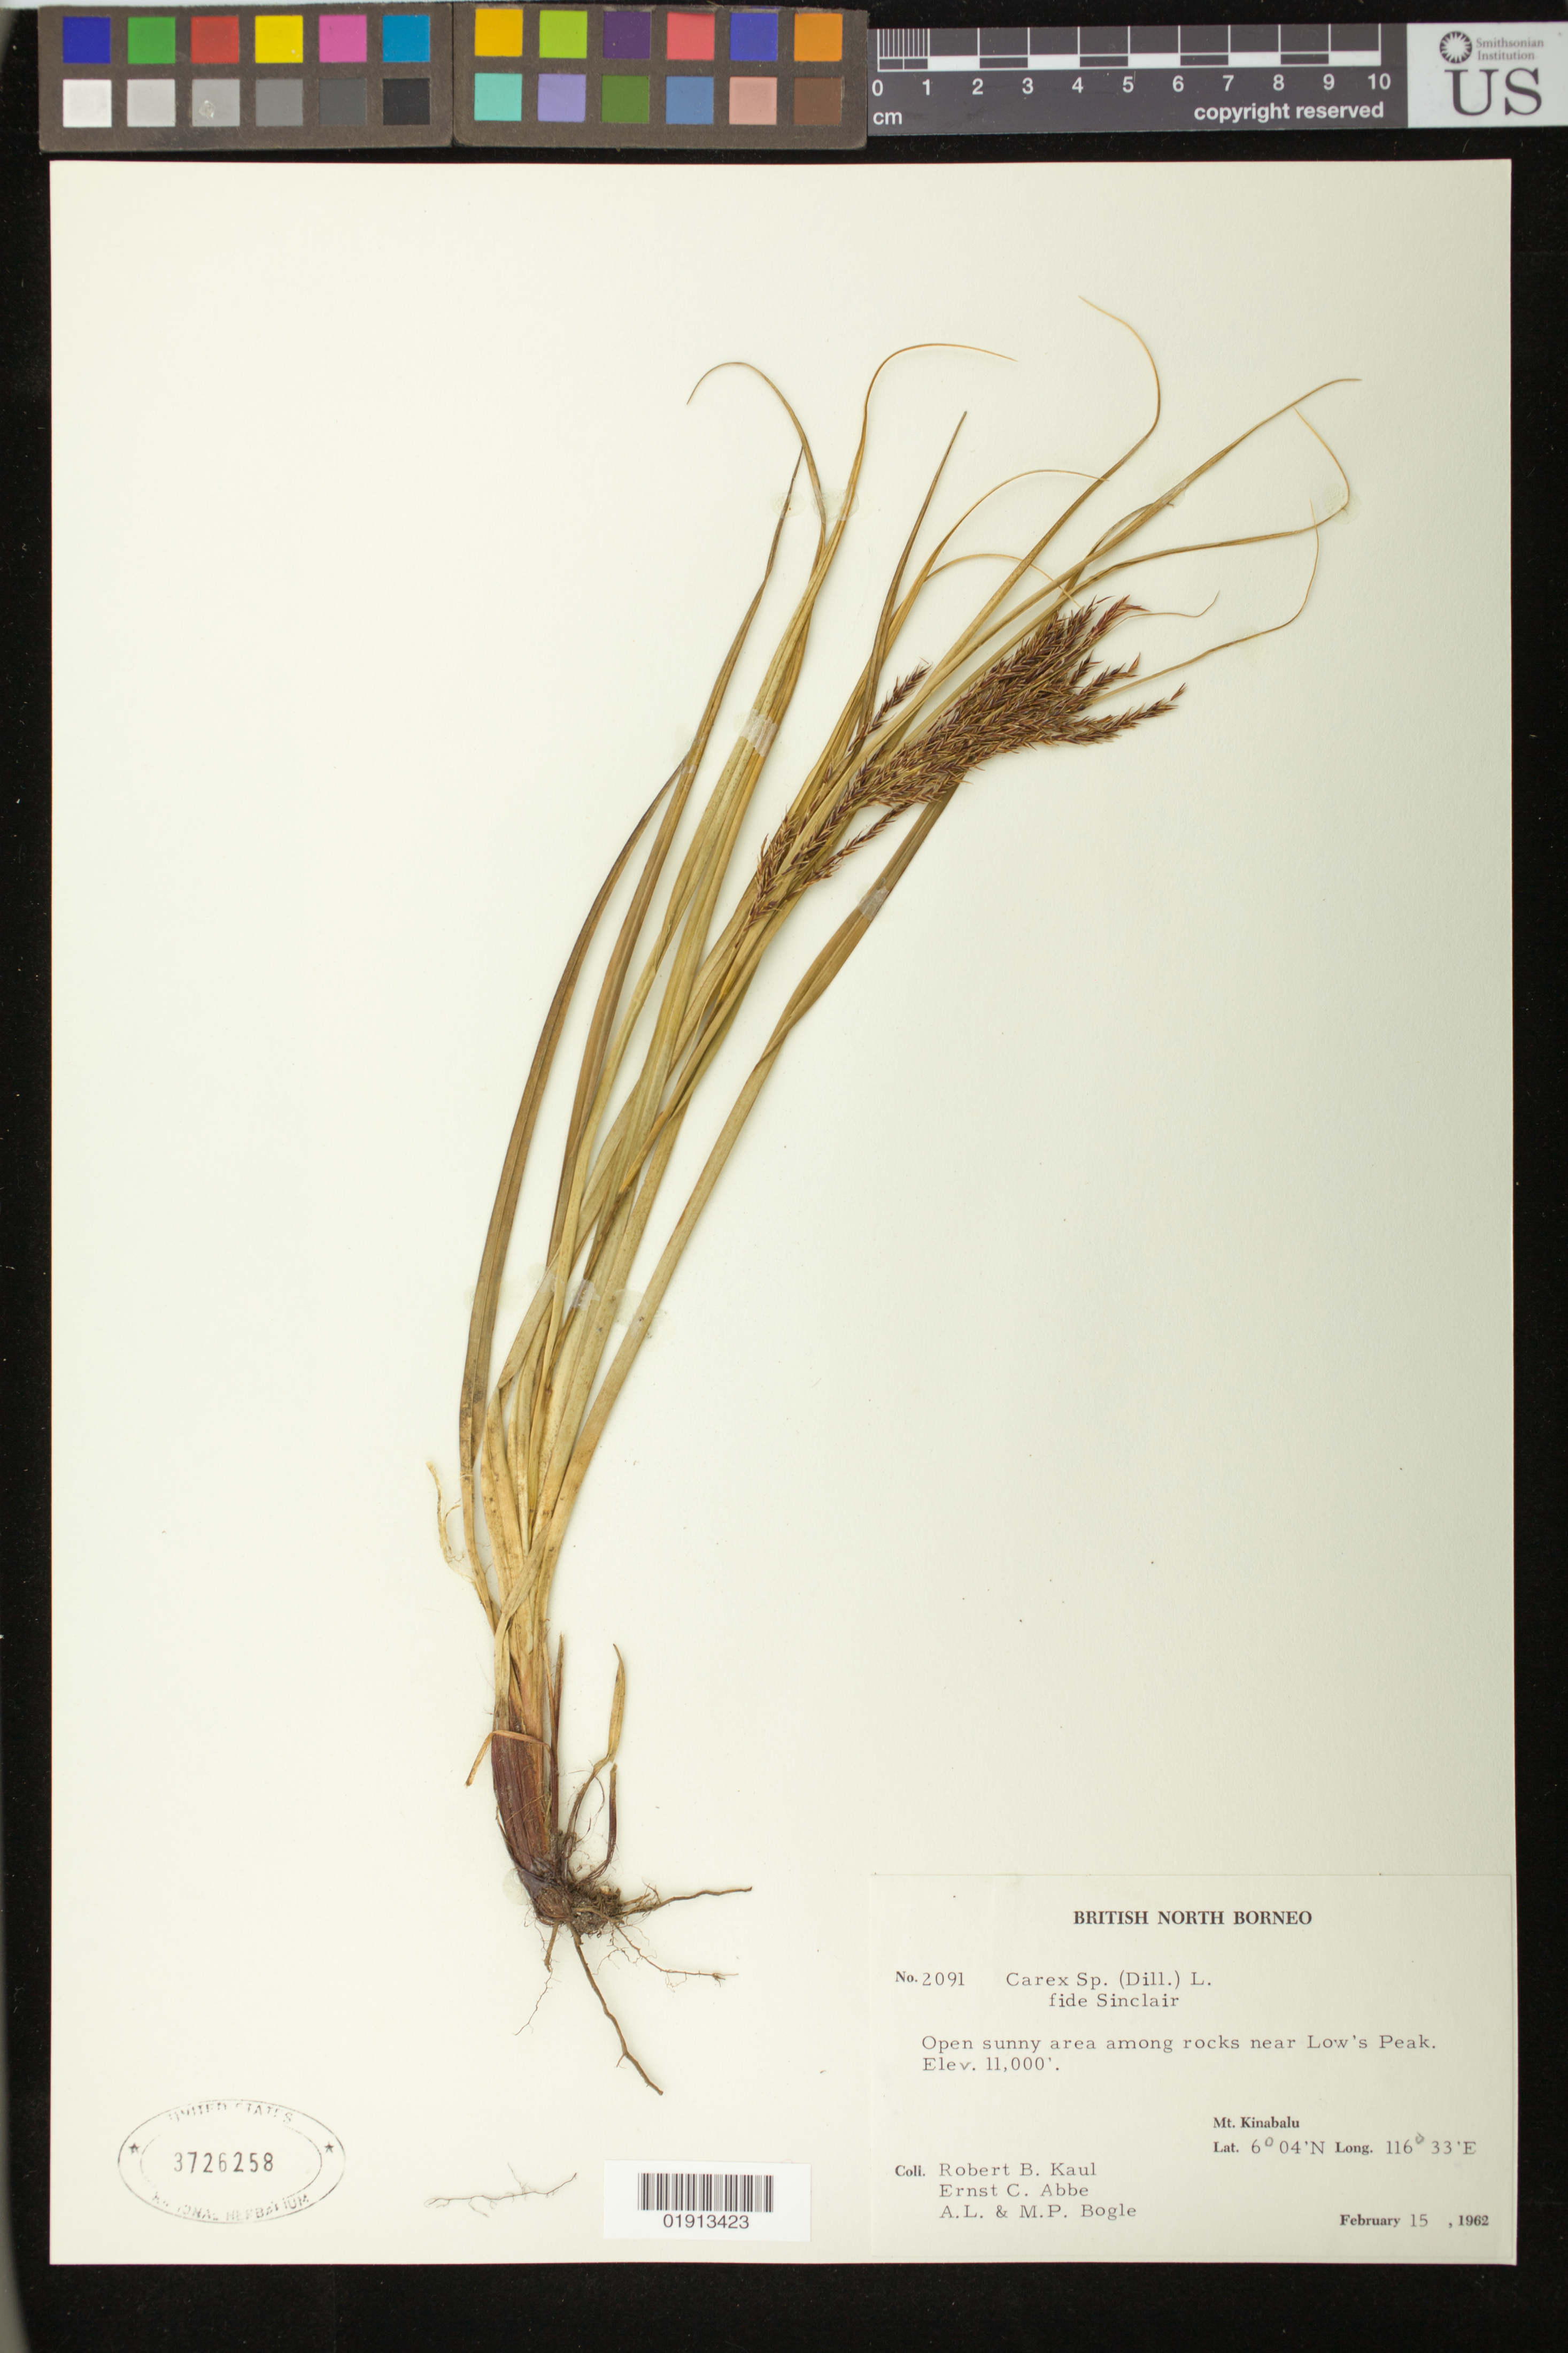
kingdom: Plantae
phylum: Tracheophyta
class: Liliopsida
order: Poales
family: Cyperaceae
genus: Carex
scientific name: Carex verticillata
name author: Zoll. & Moritzi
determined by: Strong, Mark T., (BOT), Smithsonian Institution - National Museum of Natural History (UNITED STATES)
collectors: R. Kaul, E. C. Abbe, Bogle, A.L. & M. Bogle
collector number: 2091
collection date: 1962-02-15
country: Malaysia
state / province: Sabah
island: Borneo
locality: British North Borneo. near Low's Peak. Mt. Kinabalu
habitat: Open sunny area among rocks.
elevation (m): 3353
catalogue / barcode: US 3726258